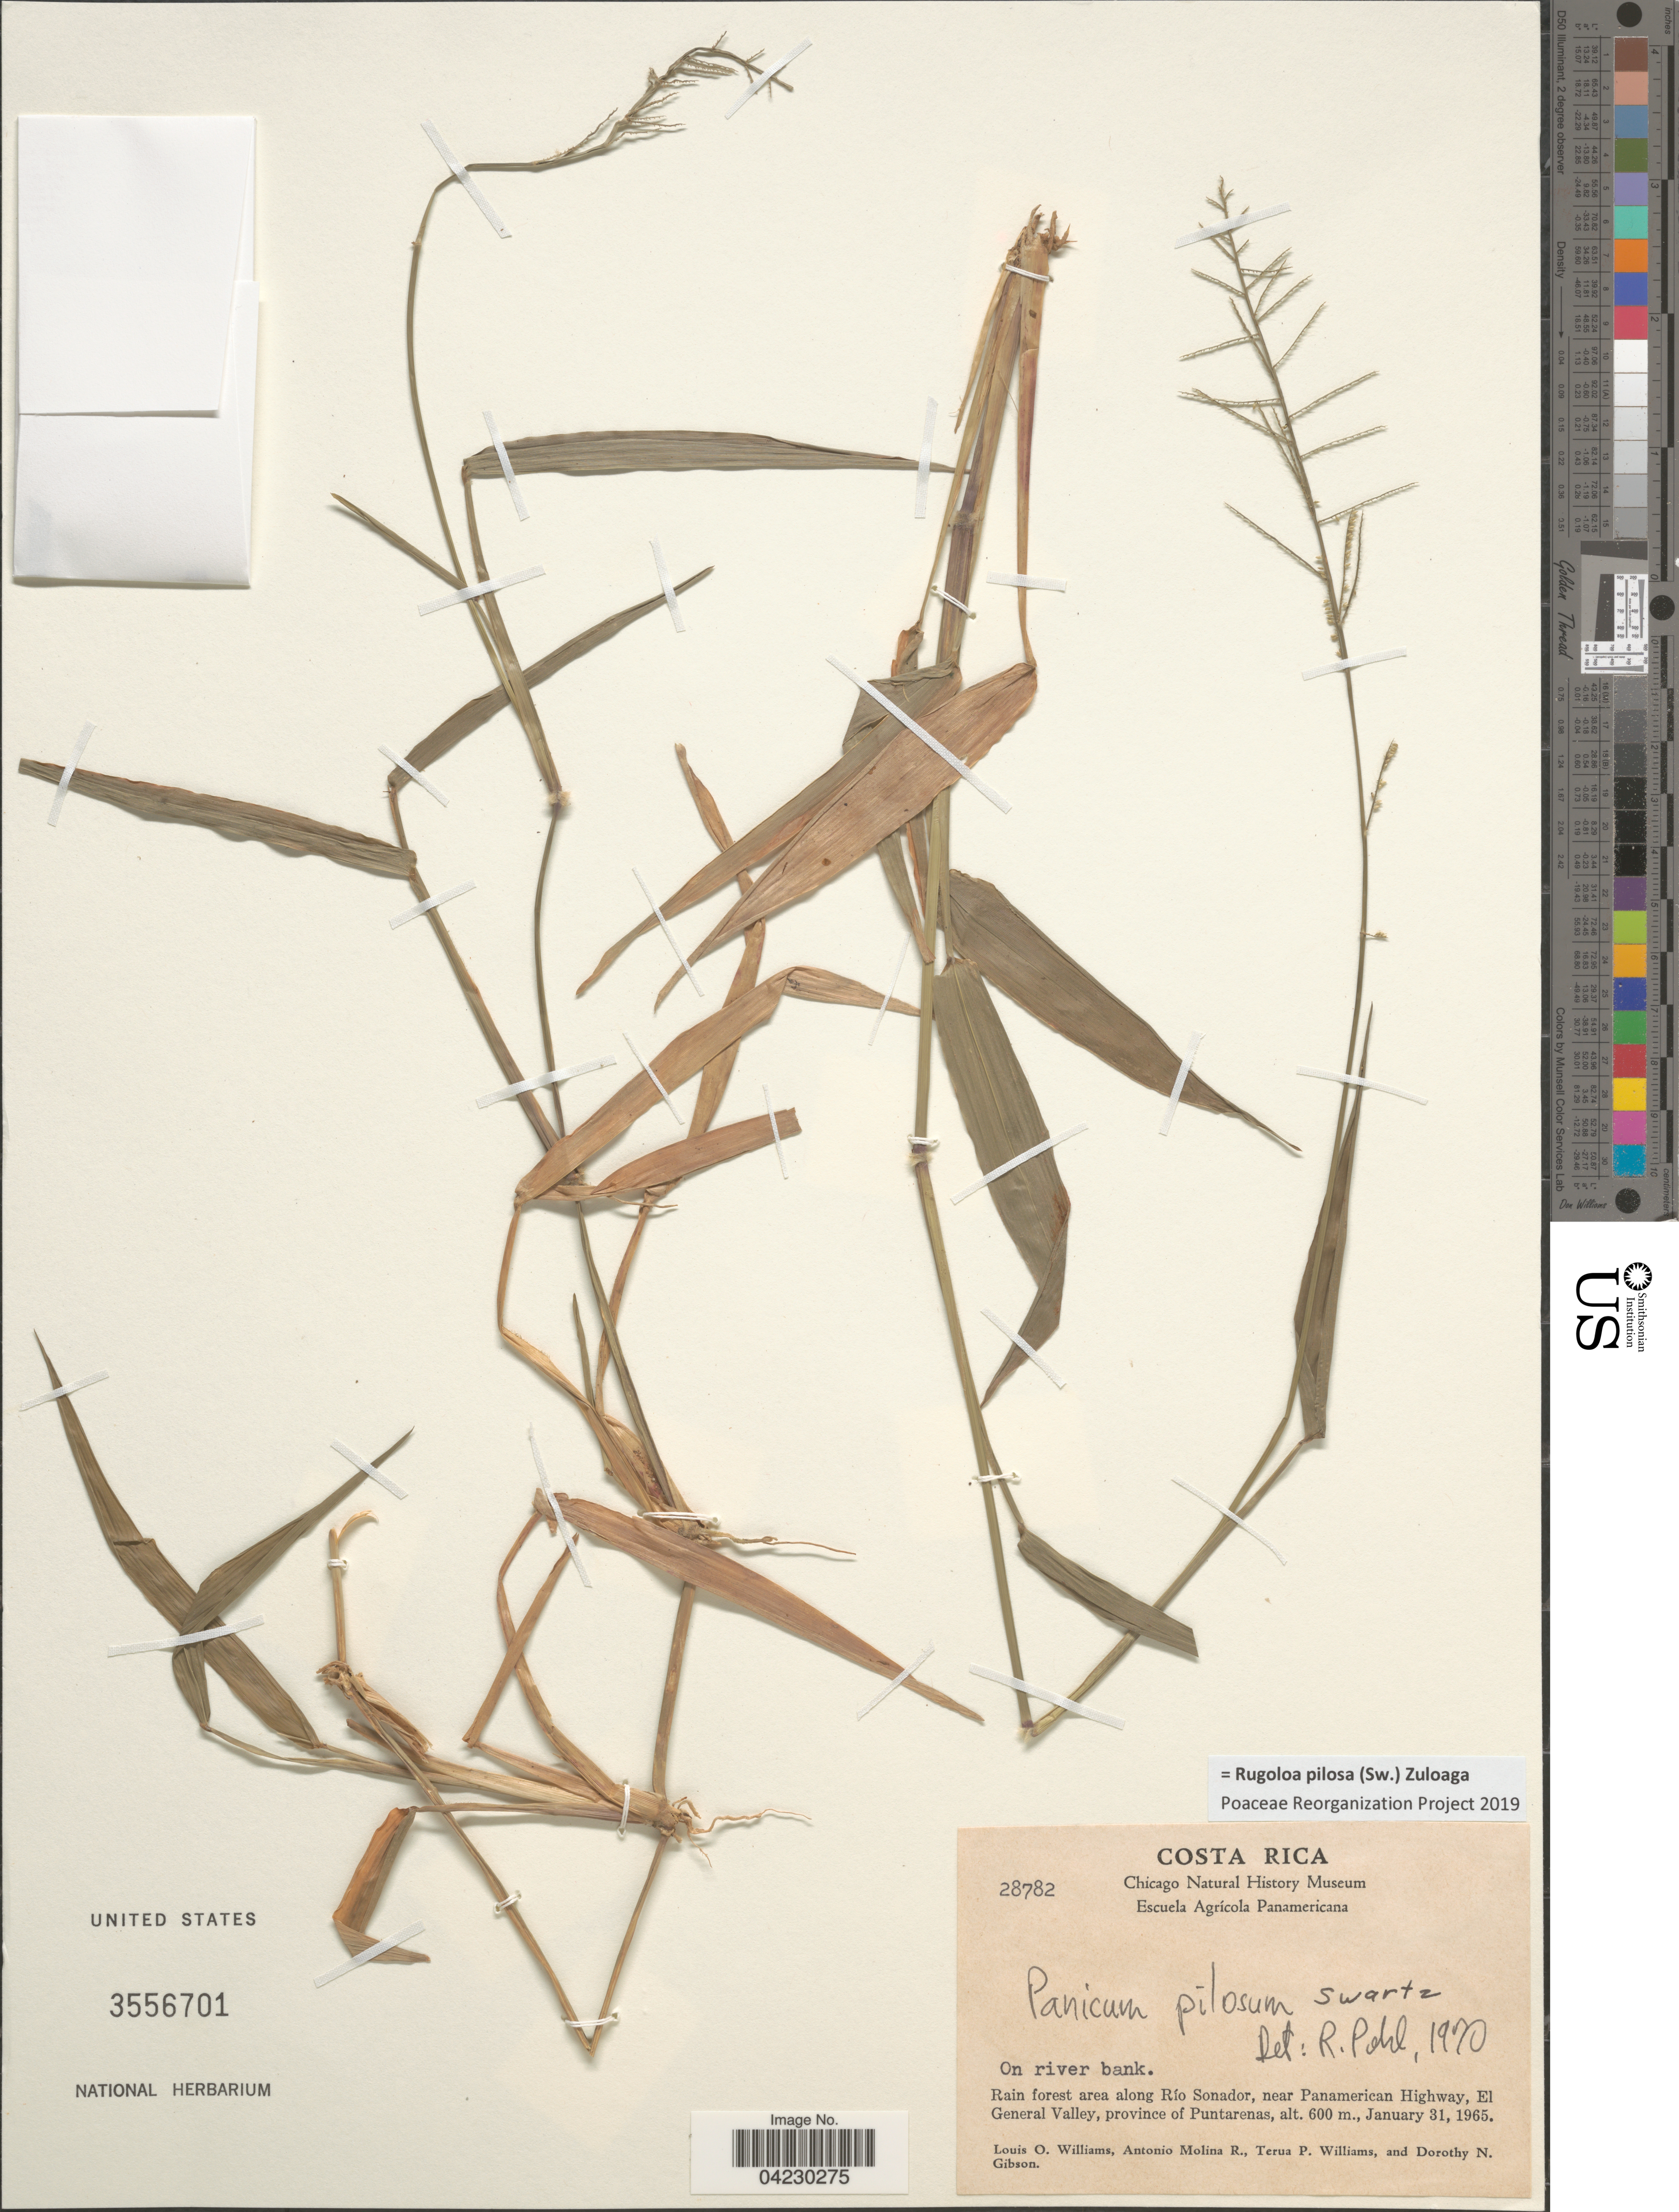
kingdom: Plantae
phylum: Tracheophyta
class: Liliopsida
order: Poales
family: Poaceae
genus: Rugoloa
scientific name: Rugoloa pilosa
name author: (Sw.) Zuloaga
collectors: L. O. Williams, A. Molina R., T. Williams & D. N. Gibson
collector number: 28782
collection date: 1965-01-31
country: Costa Rica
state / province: Puntarenas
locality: On river bank. Rain forest area along Río Sonador, near Panamerican Highway, El General Valley.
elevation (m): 600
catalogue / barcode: US 3556701